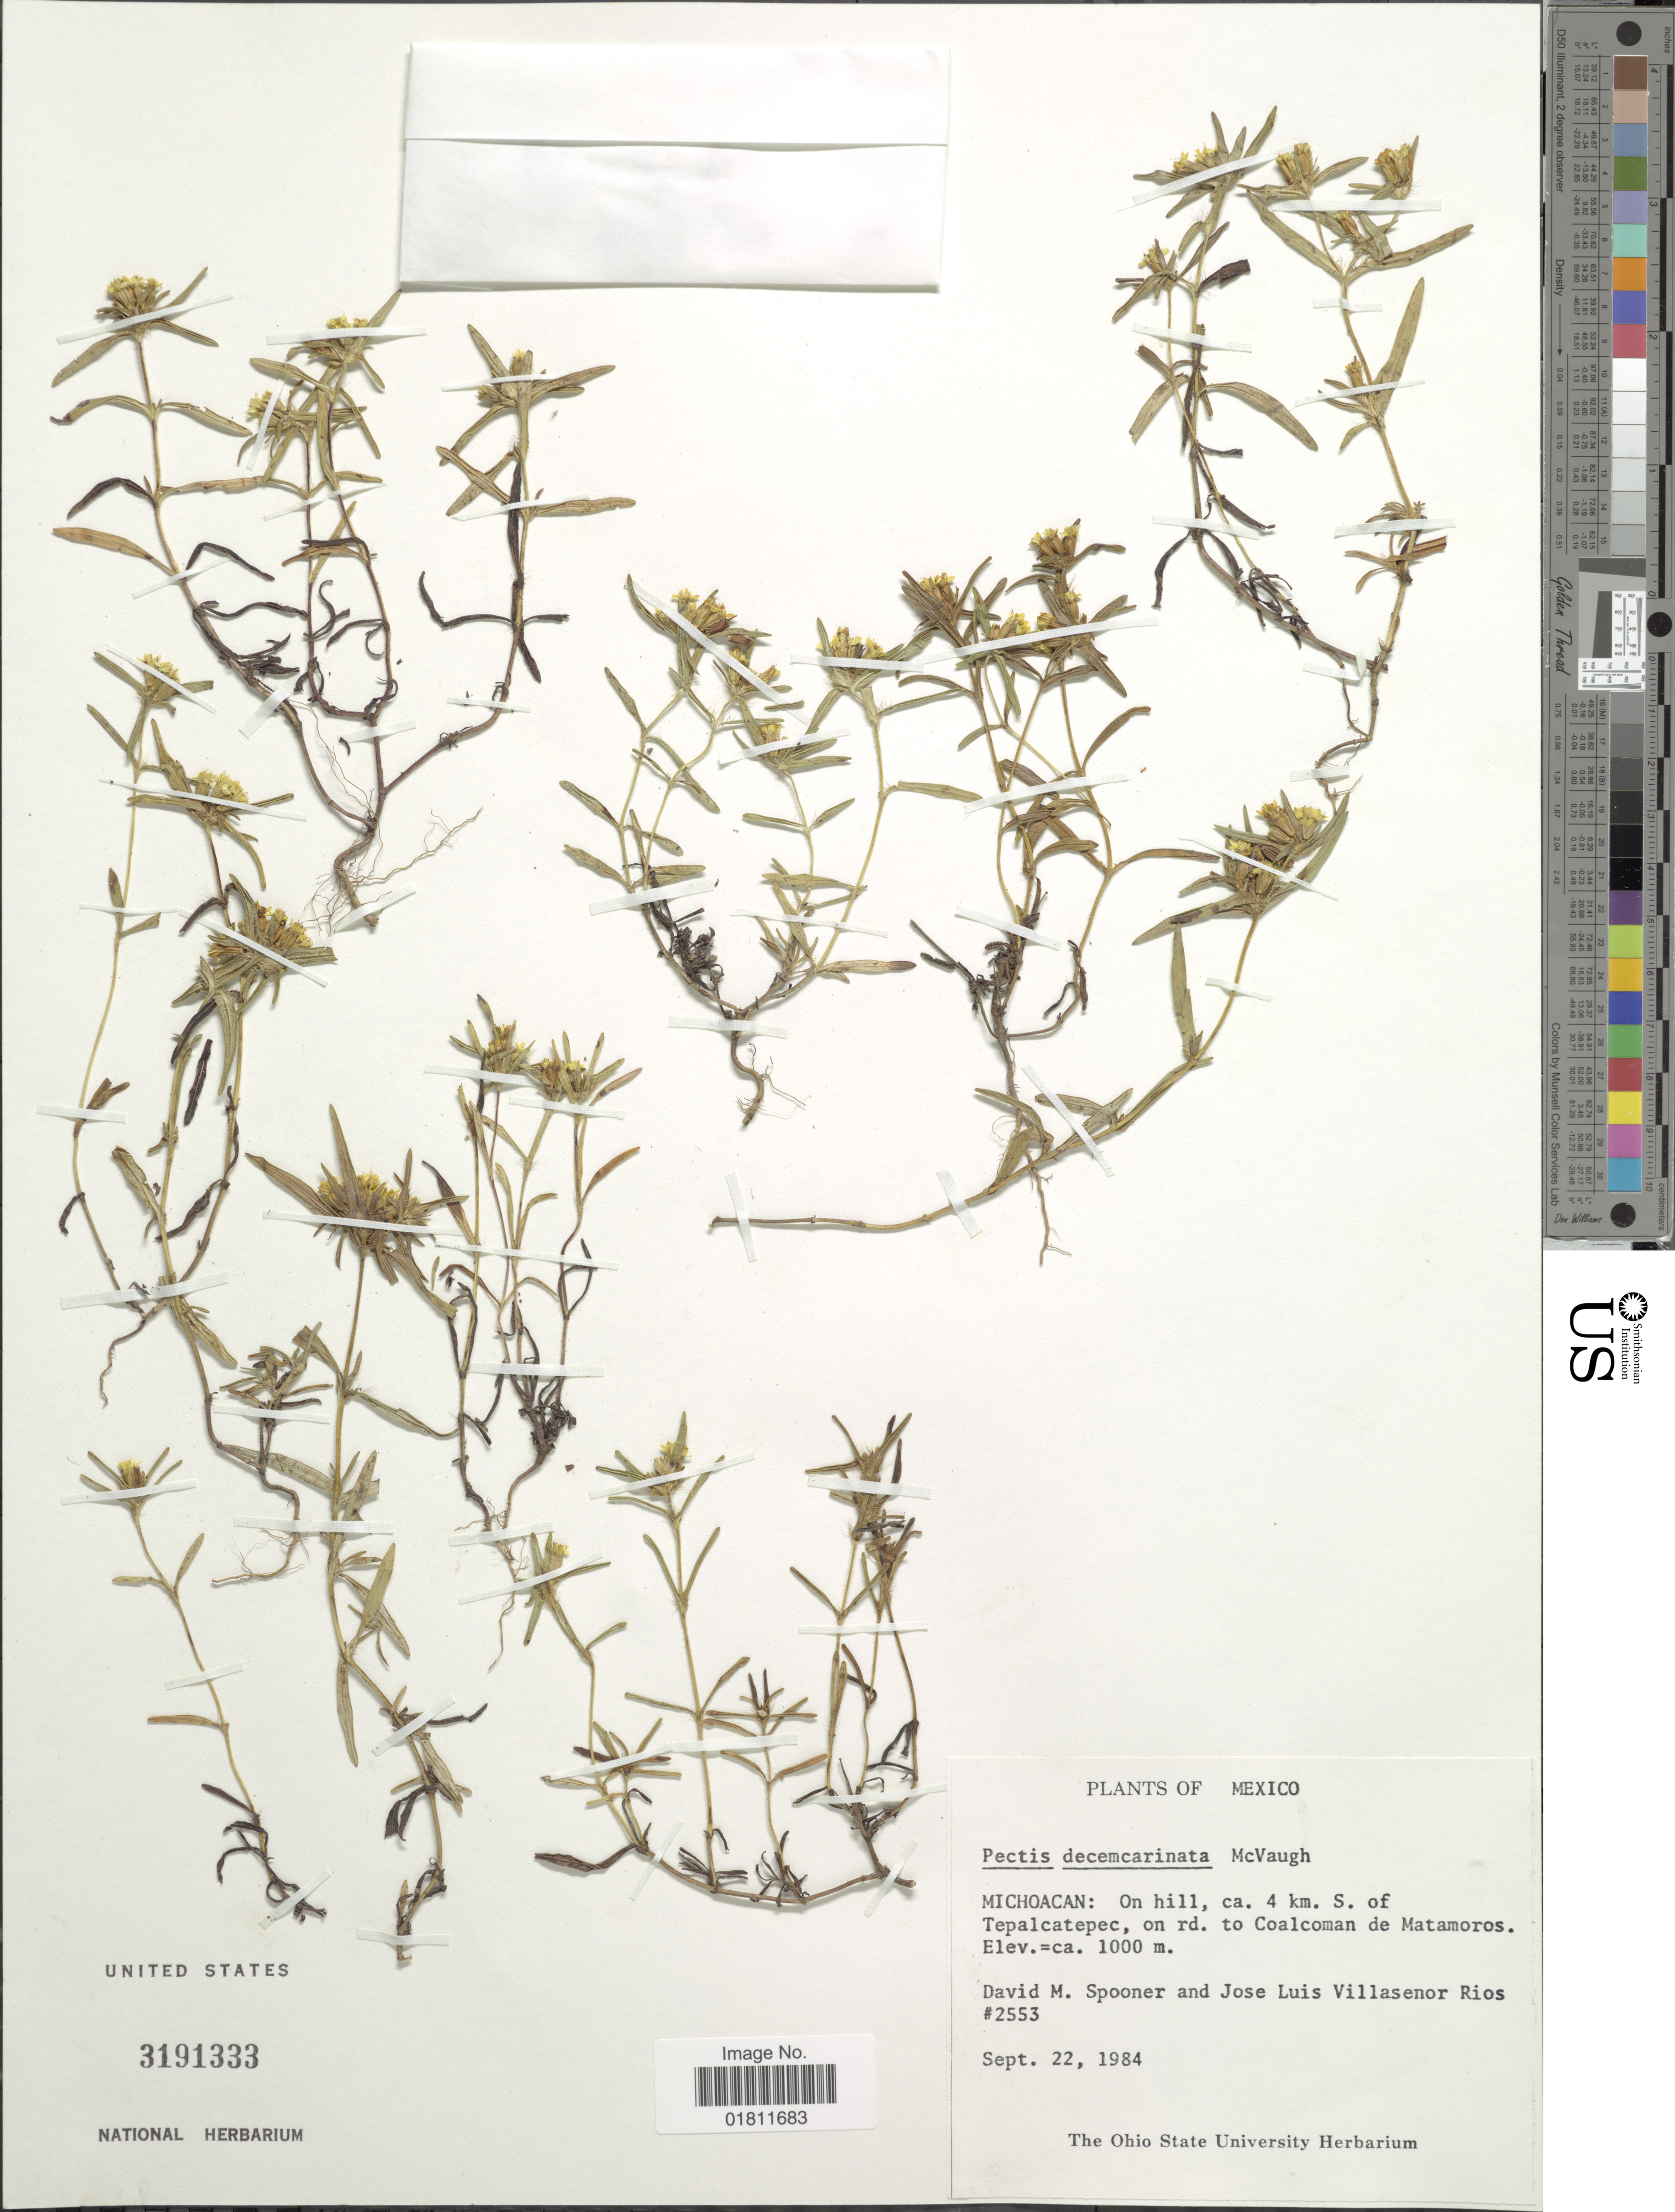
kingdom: Plantae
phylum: Tracheophyta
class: Magnoliopsida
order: Asterales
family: Asteraceae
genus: Pectis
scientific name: Pectis decemcarinata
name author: McVaugh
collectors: D. Spooner & J. L. Villasenor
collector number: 2553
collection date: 1984-09-22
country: Mexico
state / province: Michoacán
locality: On hill, ca. 4 km. S. of Tepalcatepec, on rd. to Coalcoman de Matamoros.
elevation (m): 1000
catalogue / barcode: US 3191333